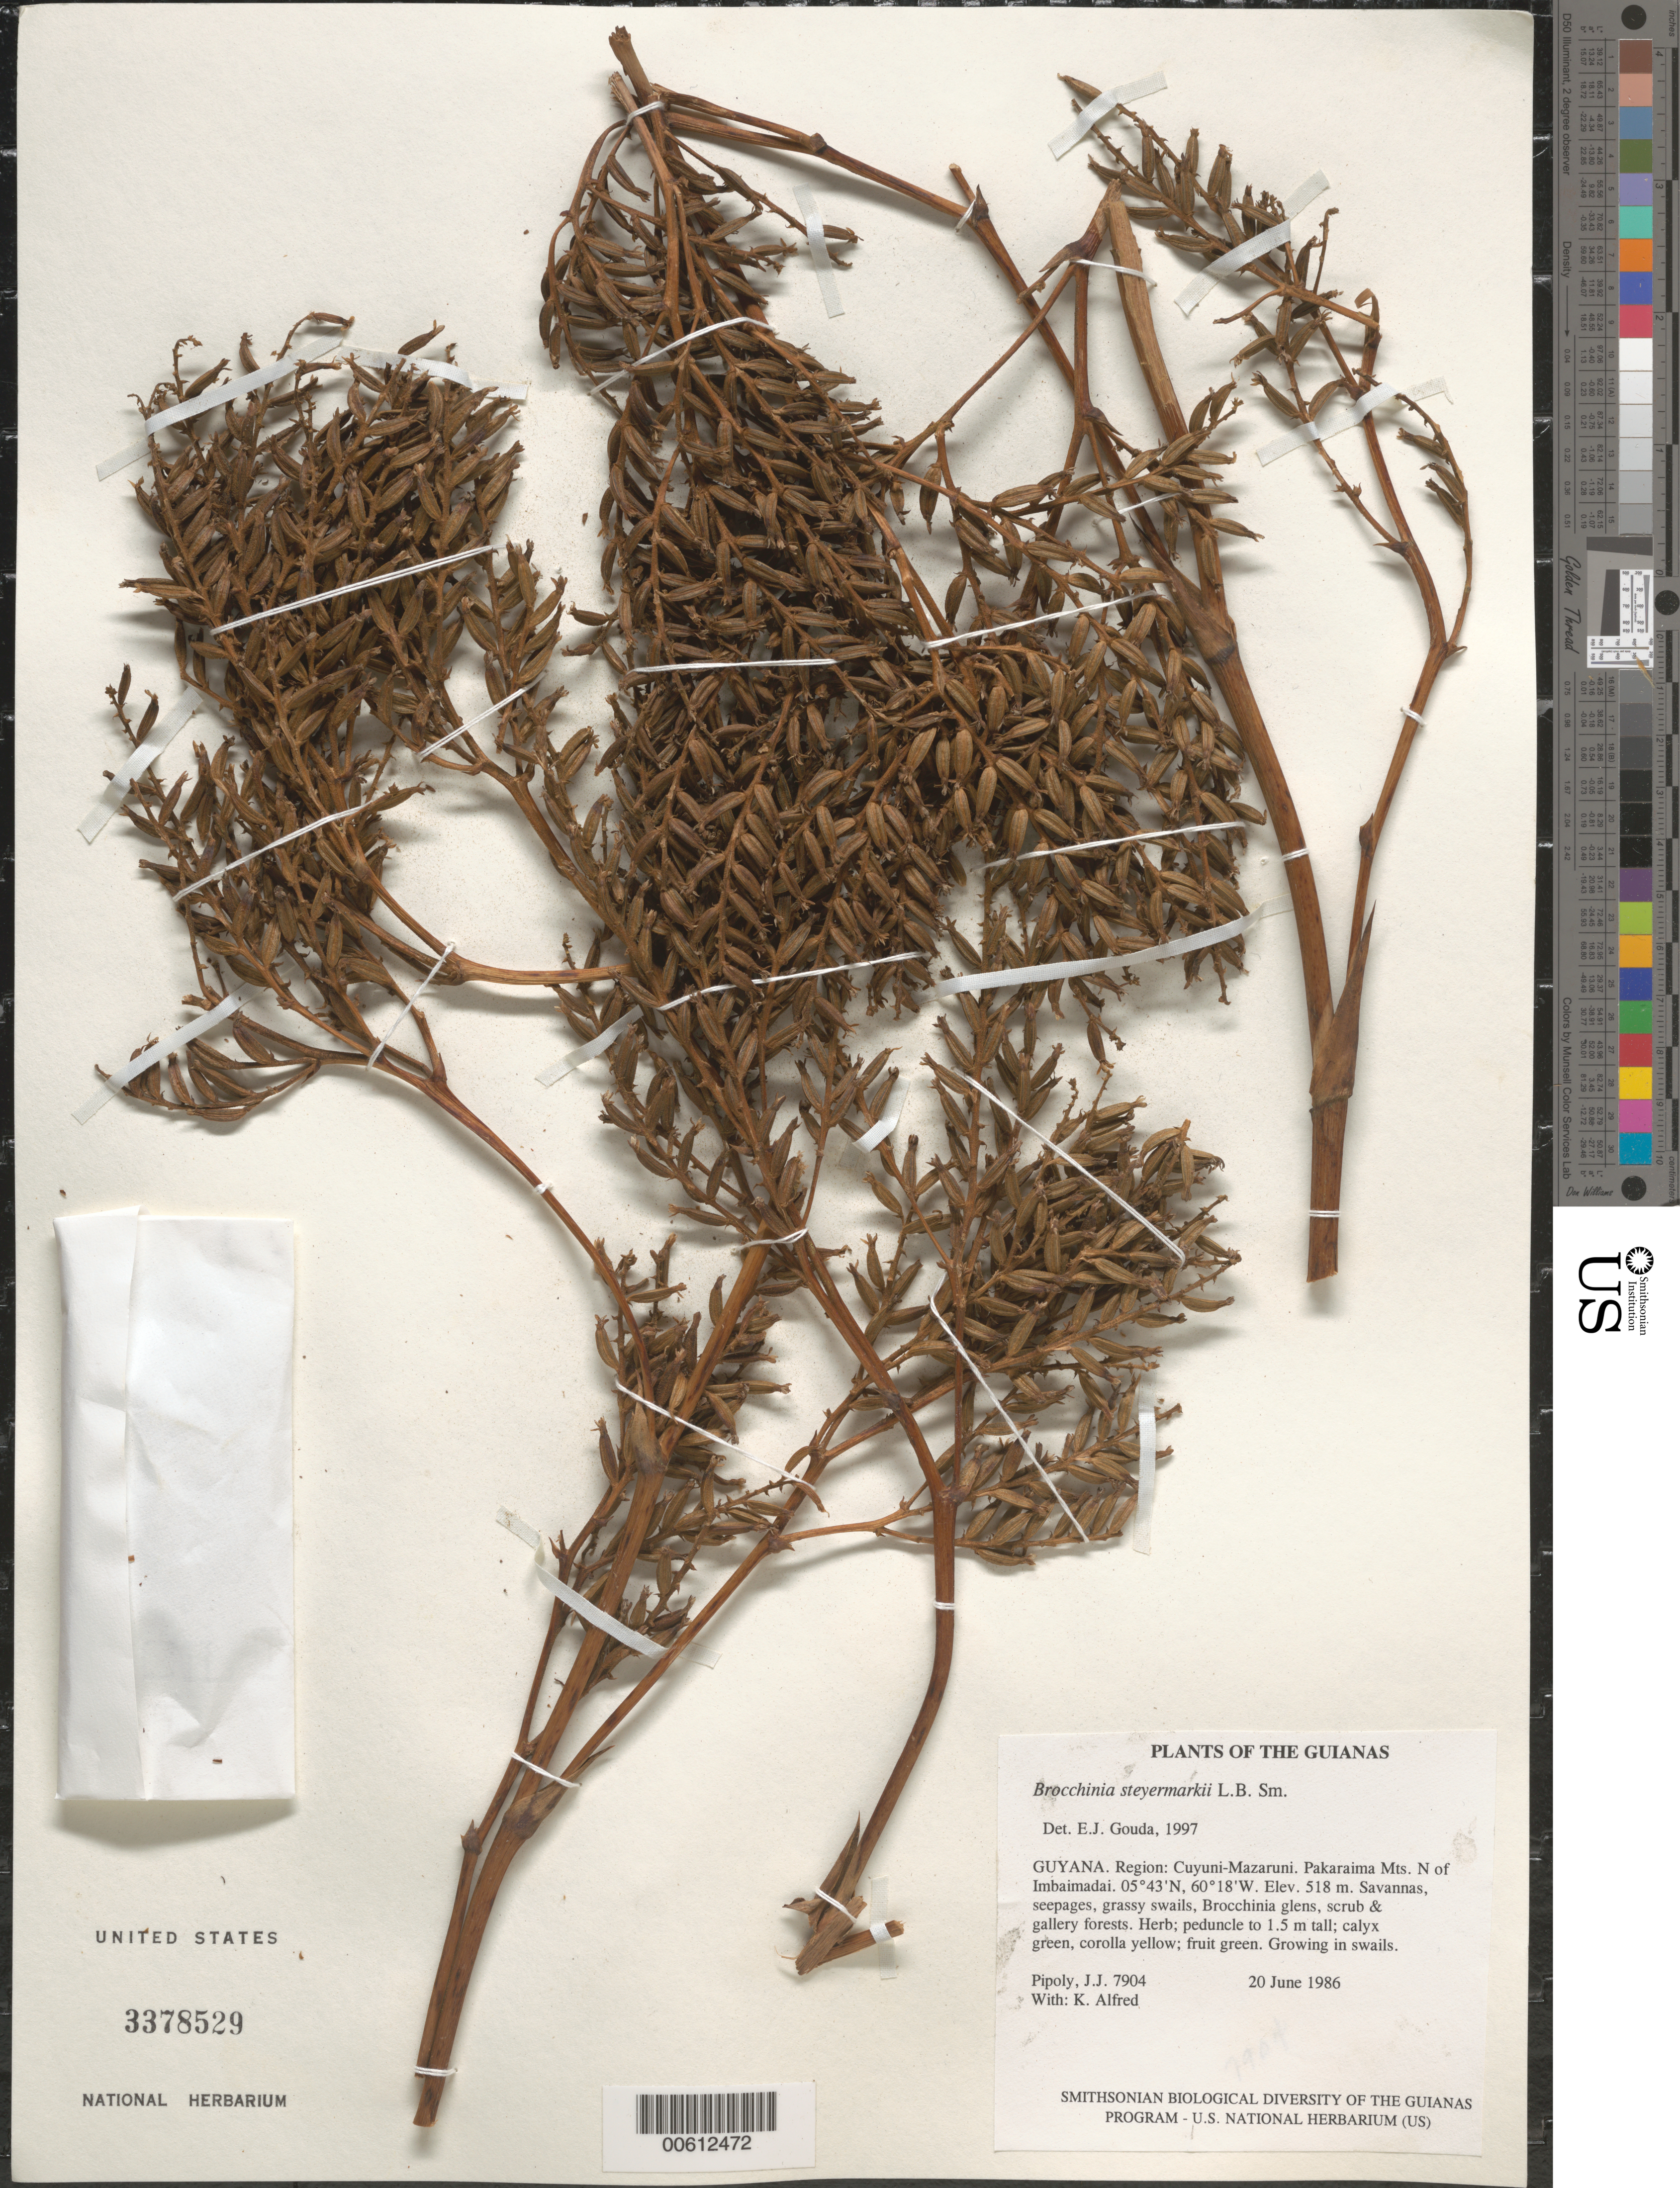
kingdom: Plantae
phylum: Tracheophyta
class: Liliopsida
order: Poales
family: Bromeliaceae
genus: Brocchinia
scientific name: Brocchinia steyermarkii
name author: L.B. Sm.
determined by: Gouda, E. J.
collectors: J. J. Pipoly & K. Alfred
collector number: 7904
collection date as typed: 20 June 1986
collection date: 1986-06-20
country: Guyana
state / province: Cuyuni-Mazaruni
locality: Pakaraima Mts. N of Imbaimadai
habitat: Savannas, seepages, grassy swails, Brocchinia glens, scrub & gallery forests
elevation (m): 518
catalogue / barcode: US 3378529